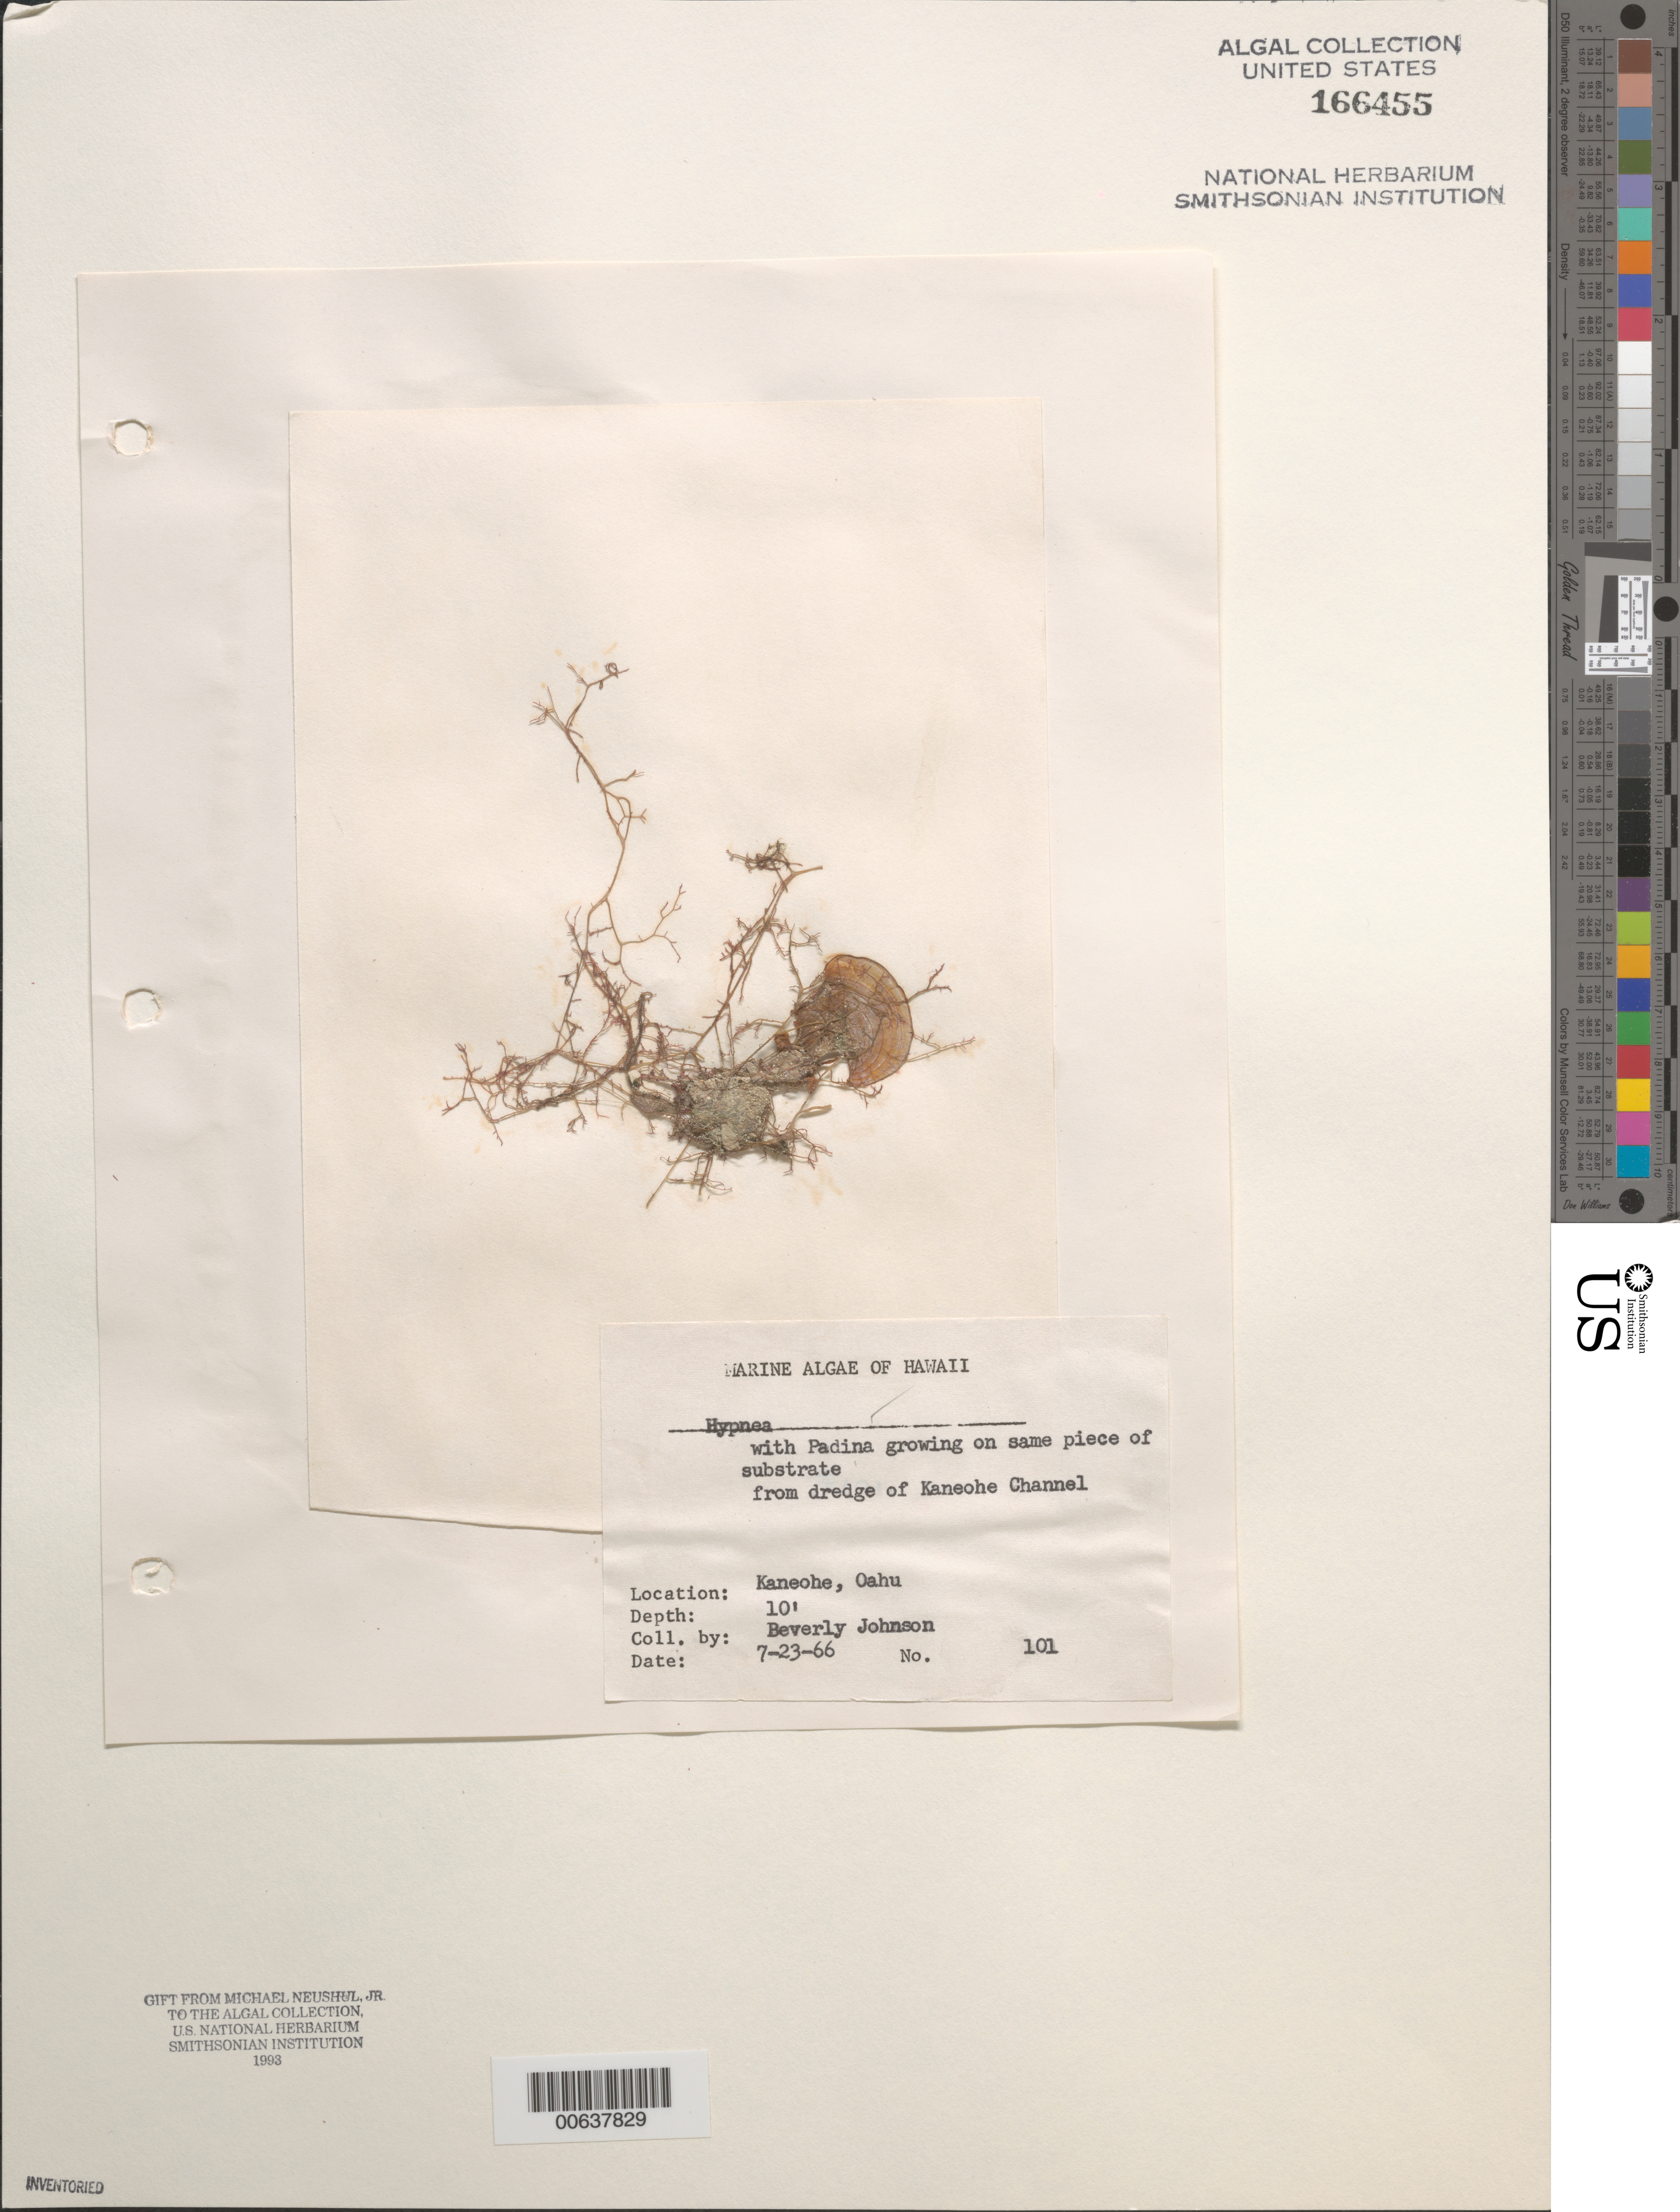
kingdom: Plantae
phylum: Rhodophyta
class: Florideophyceae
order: Gigartinales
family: Cystocloniaceae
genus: Hypnea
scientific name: Hypnea sp.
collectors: B. Johnson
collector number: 101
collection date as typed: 23 Jul 1966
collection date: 1966-07-23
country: United States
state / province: Hawaii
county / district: Honolulu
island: Oahu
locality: Kaneohe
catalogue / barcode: US 166455